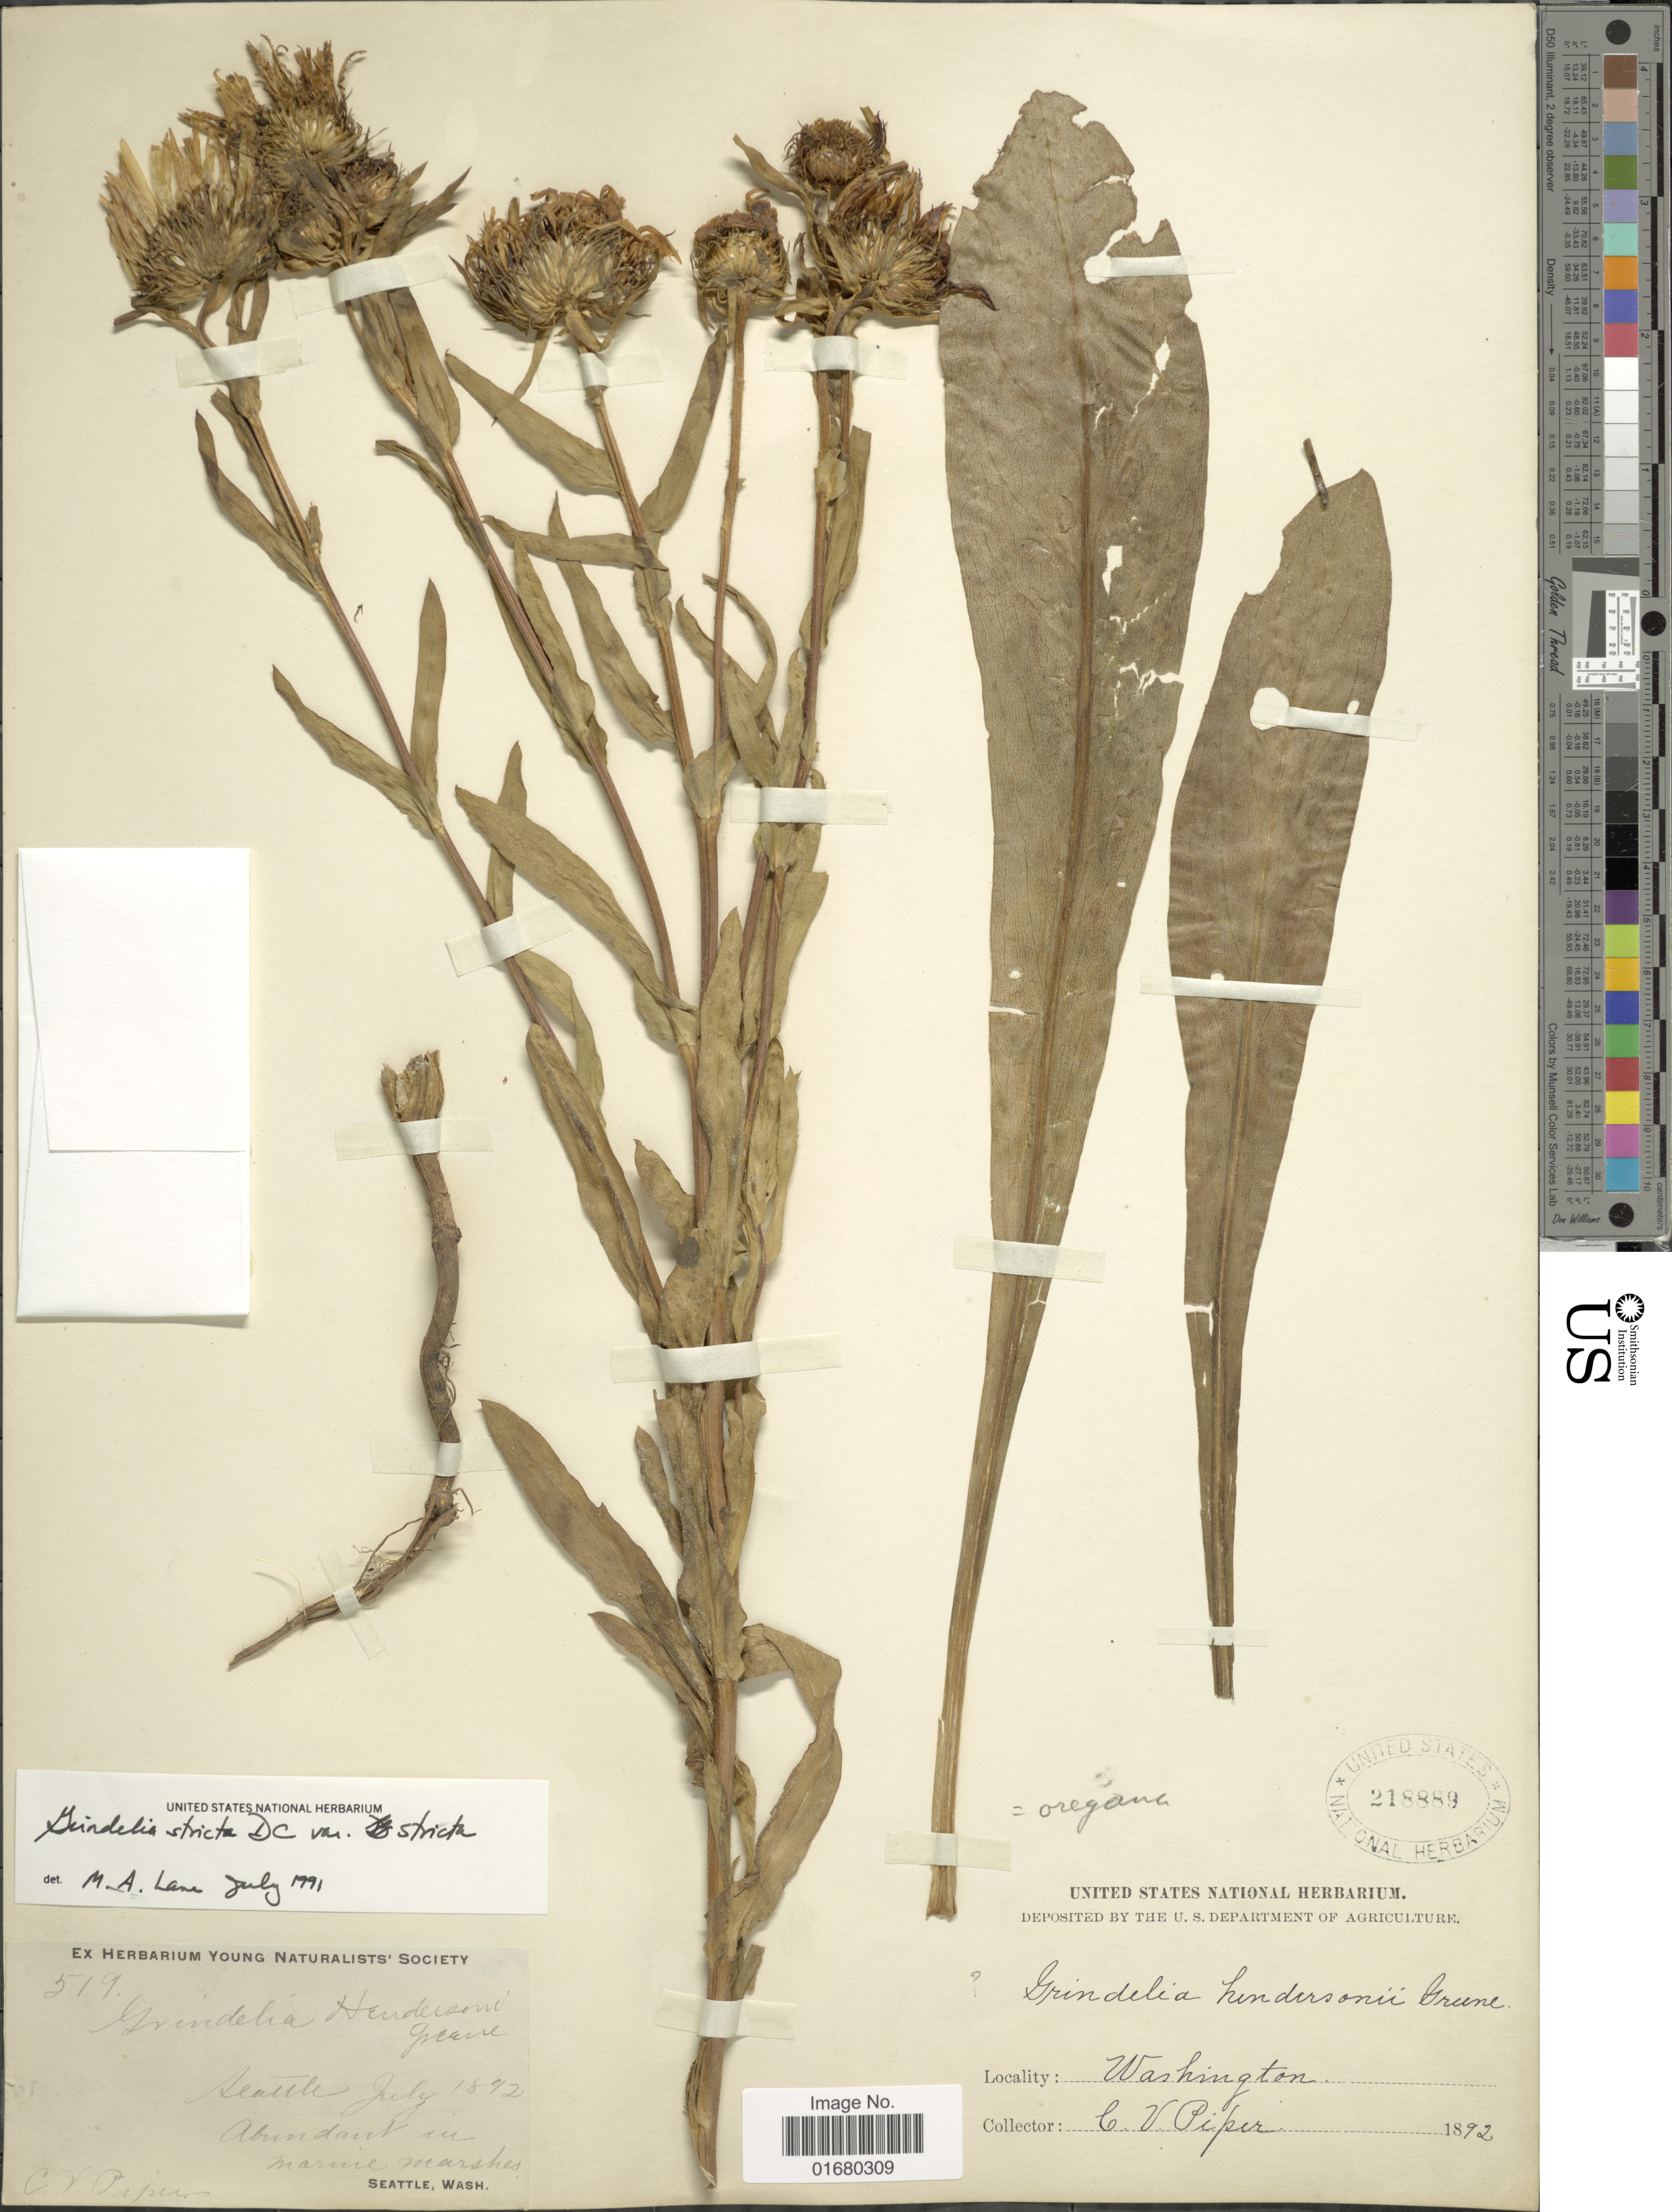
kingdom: Plantae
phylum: Tracheophyta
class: Magnoliopsida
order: Asterales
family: Asteraceae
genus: Grindelia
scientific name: Grindelia stricta var. stricta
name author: DC.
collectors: C. V. Piper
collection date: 1892-07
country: United States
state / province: Washington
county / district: King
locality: Seattle, Wash, Marnie Marshes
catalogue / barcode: US 218889